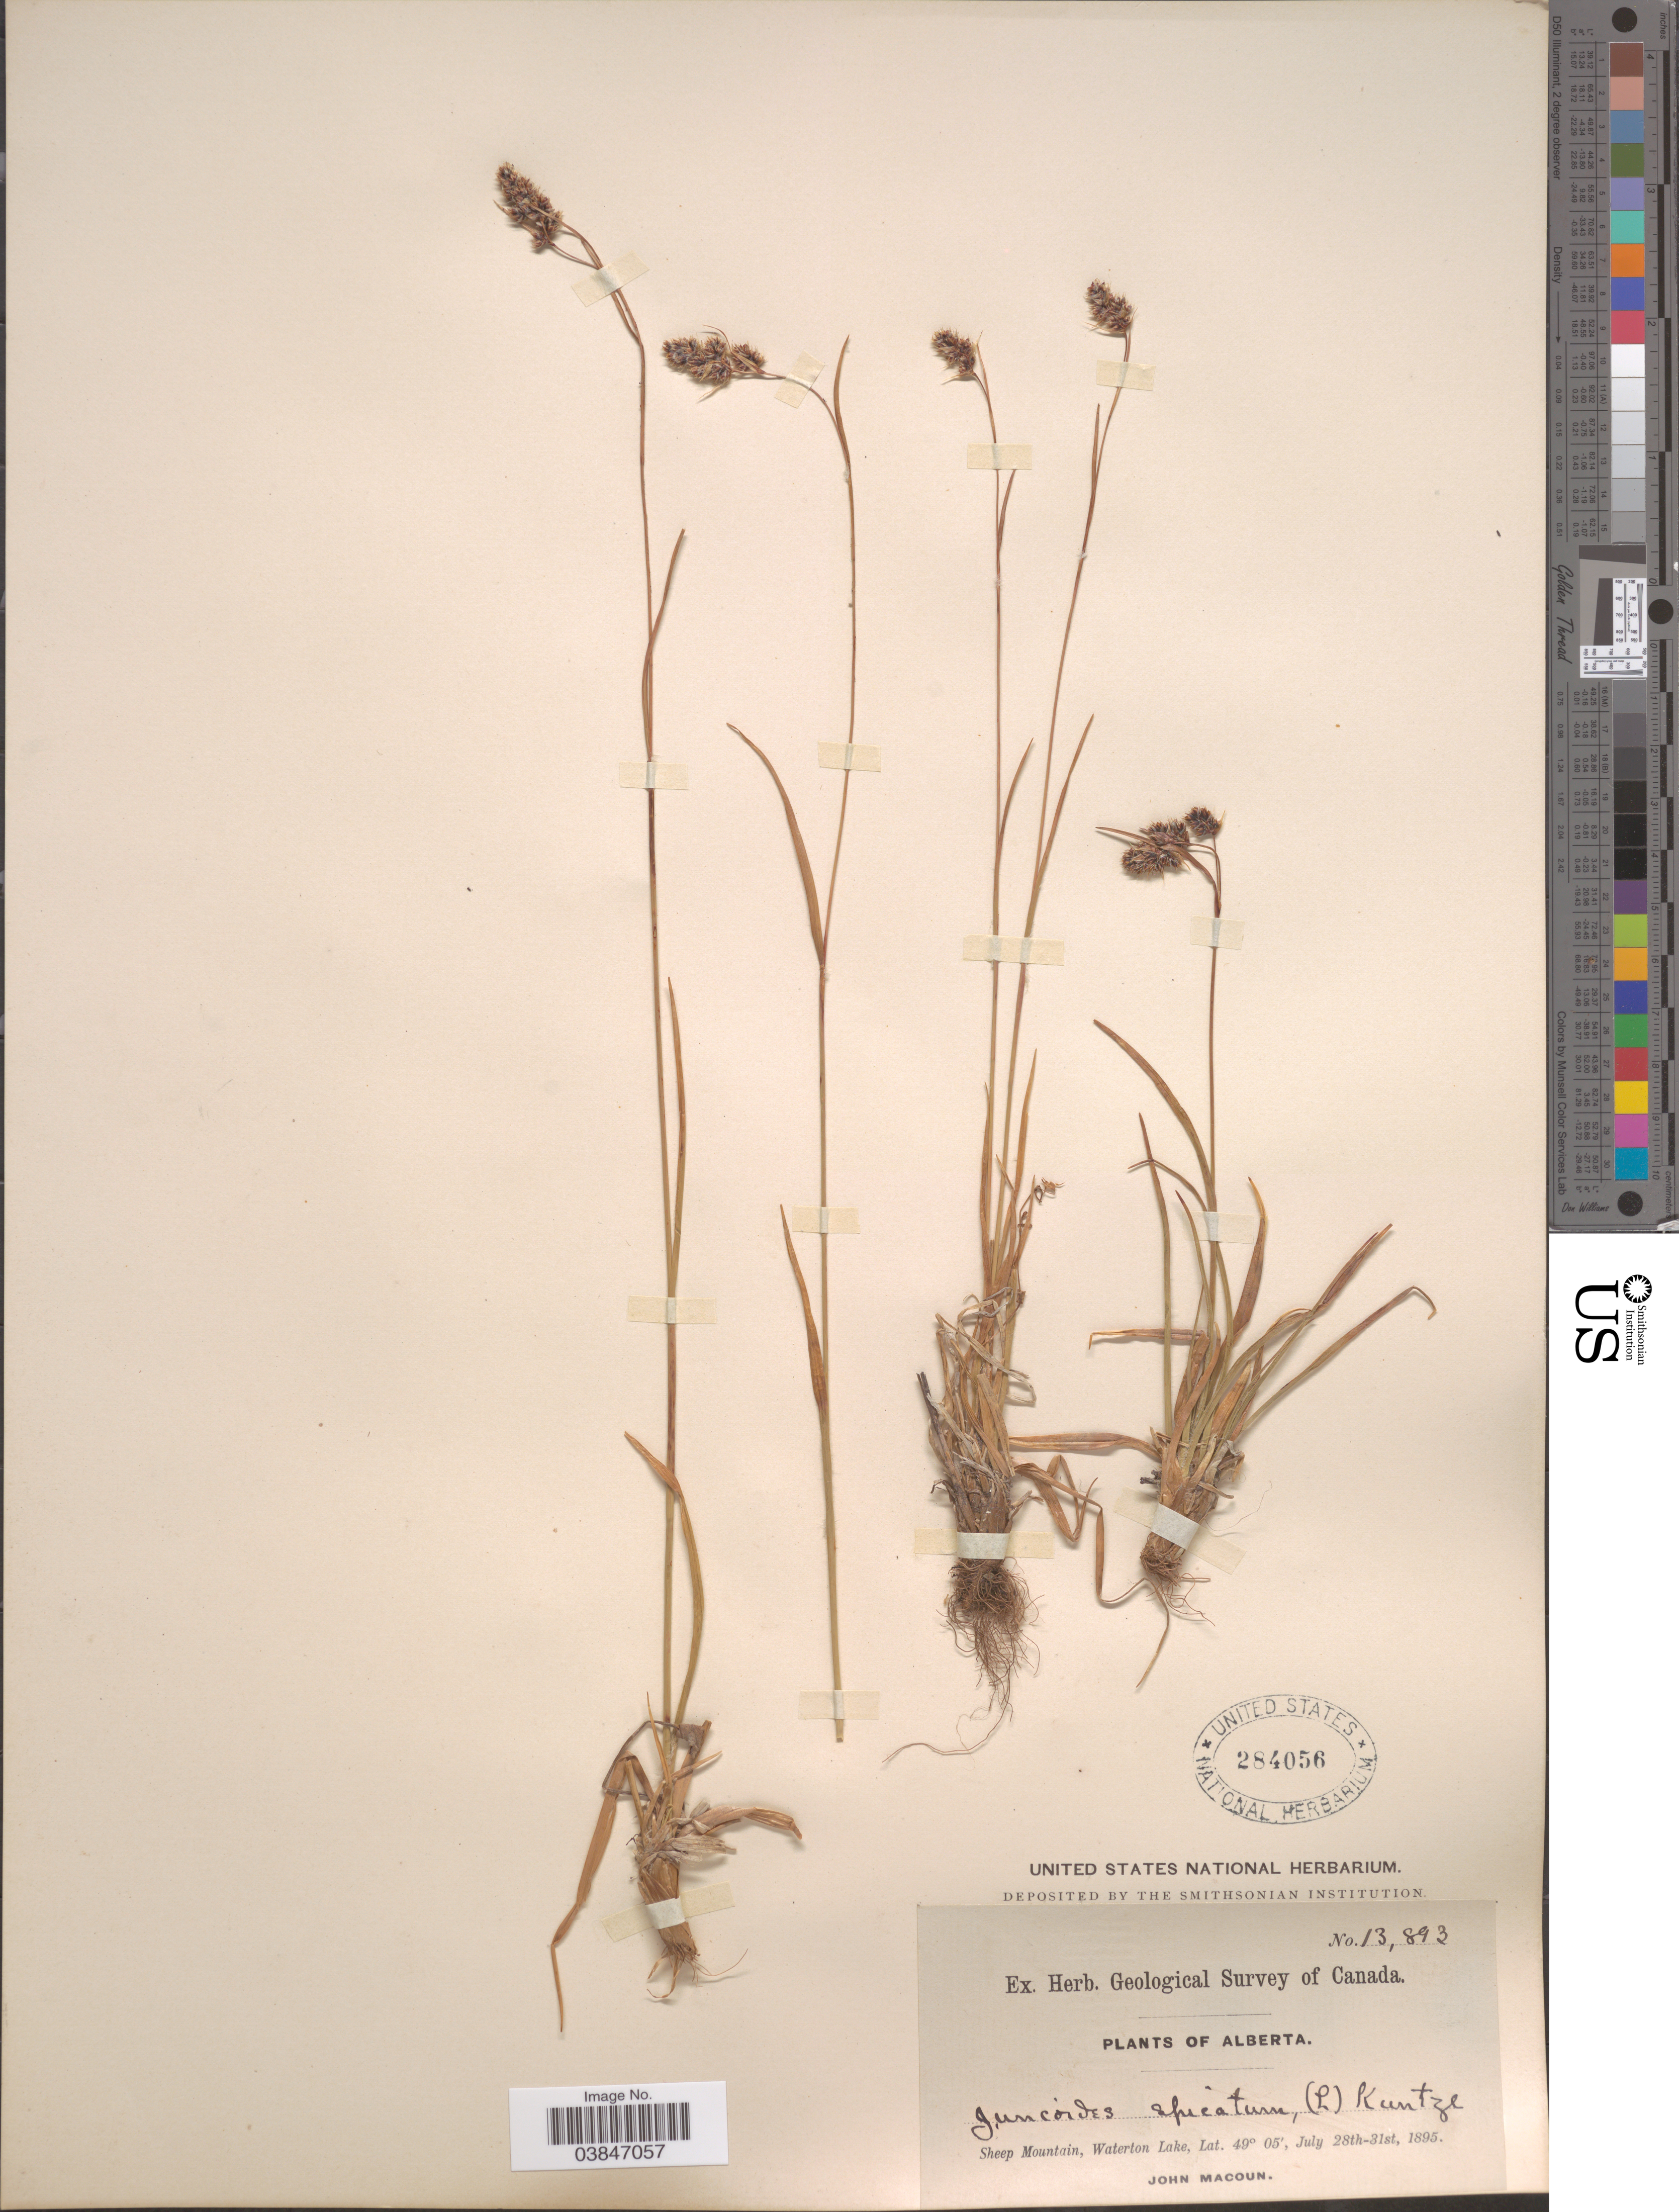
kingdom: Plantae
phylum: Tracheophyta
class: Liliopsida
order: Poales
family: Juncaceae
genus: Luzula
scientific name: Luzula spicata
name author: (L.) DC.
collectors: J. Macoun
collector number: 13893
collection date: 1895-07-28/1895-07-31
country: Canada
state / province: Alberta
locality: Sheep Mountain, Waterton Lake.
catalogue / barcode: US 284056